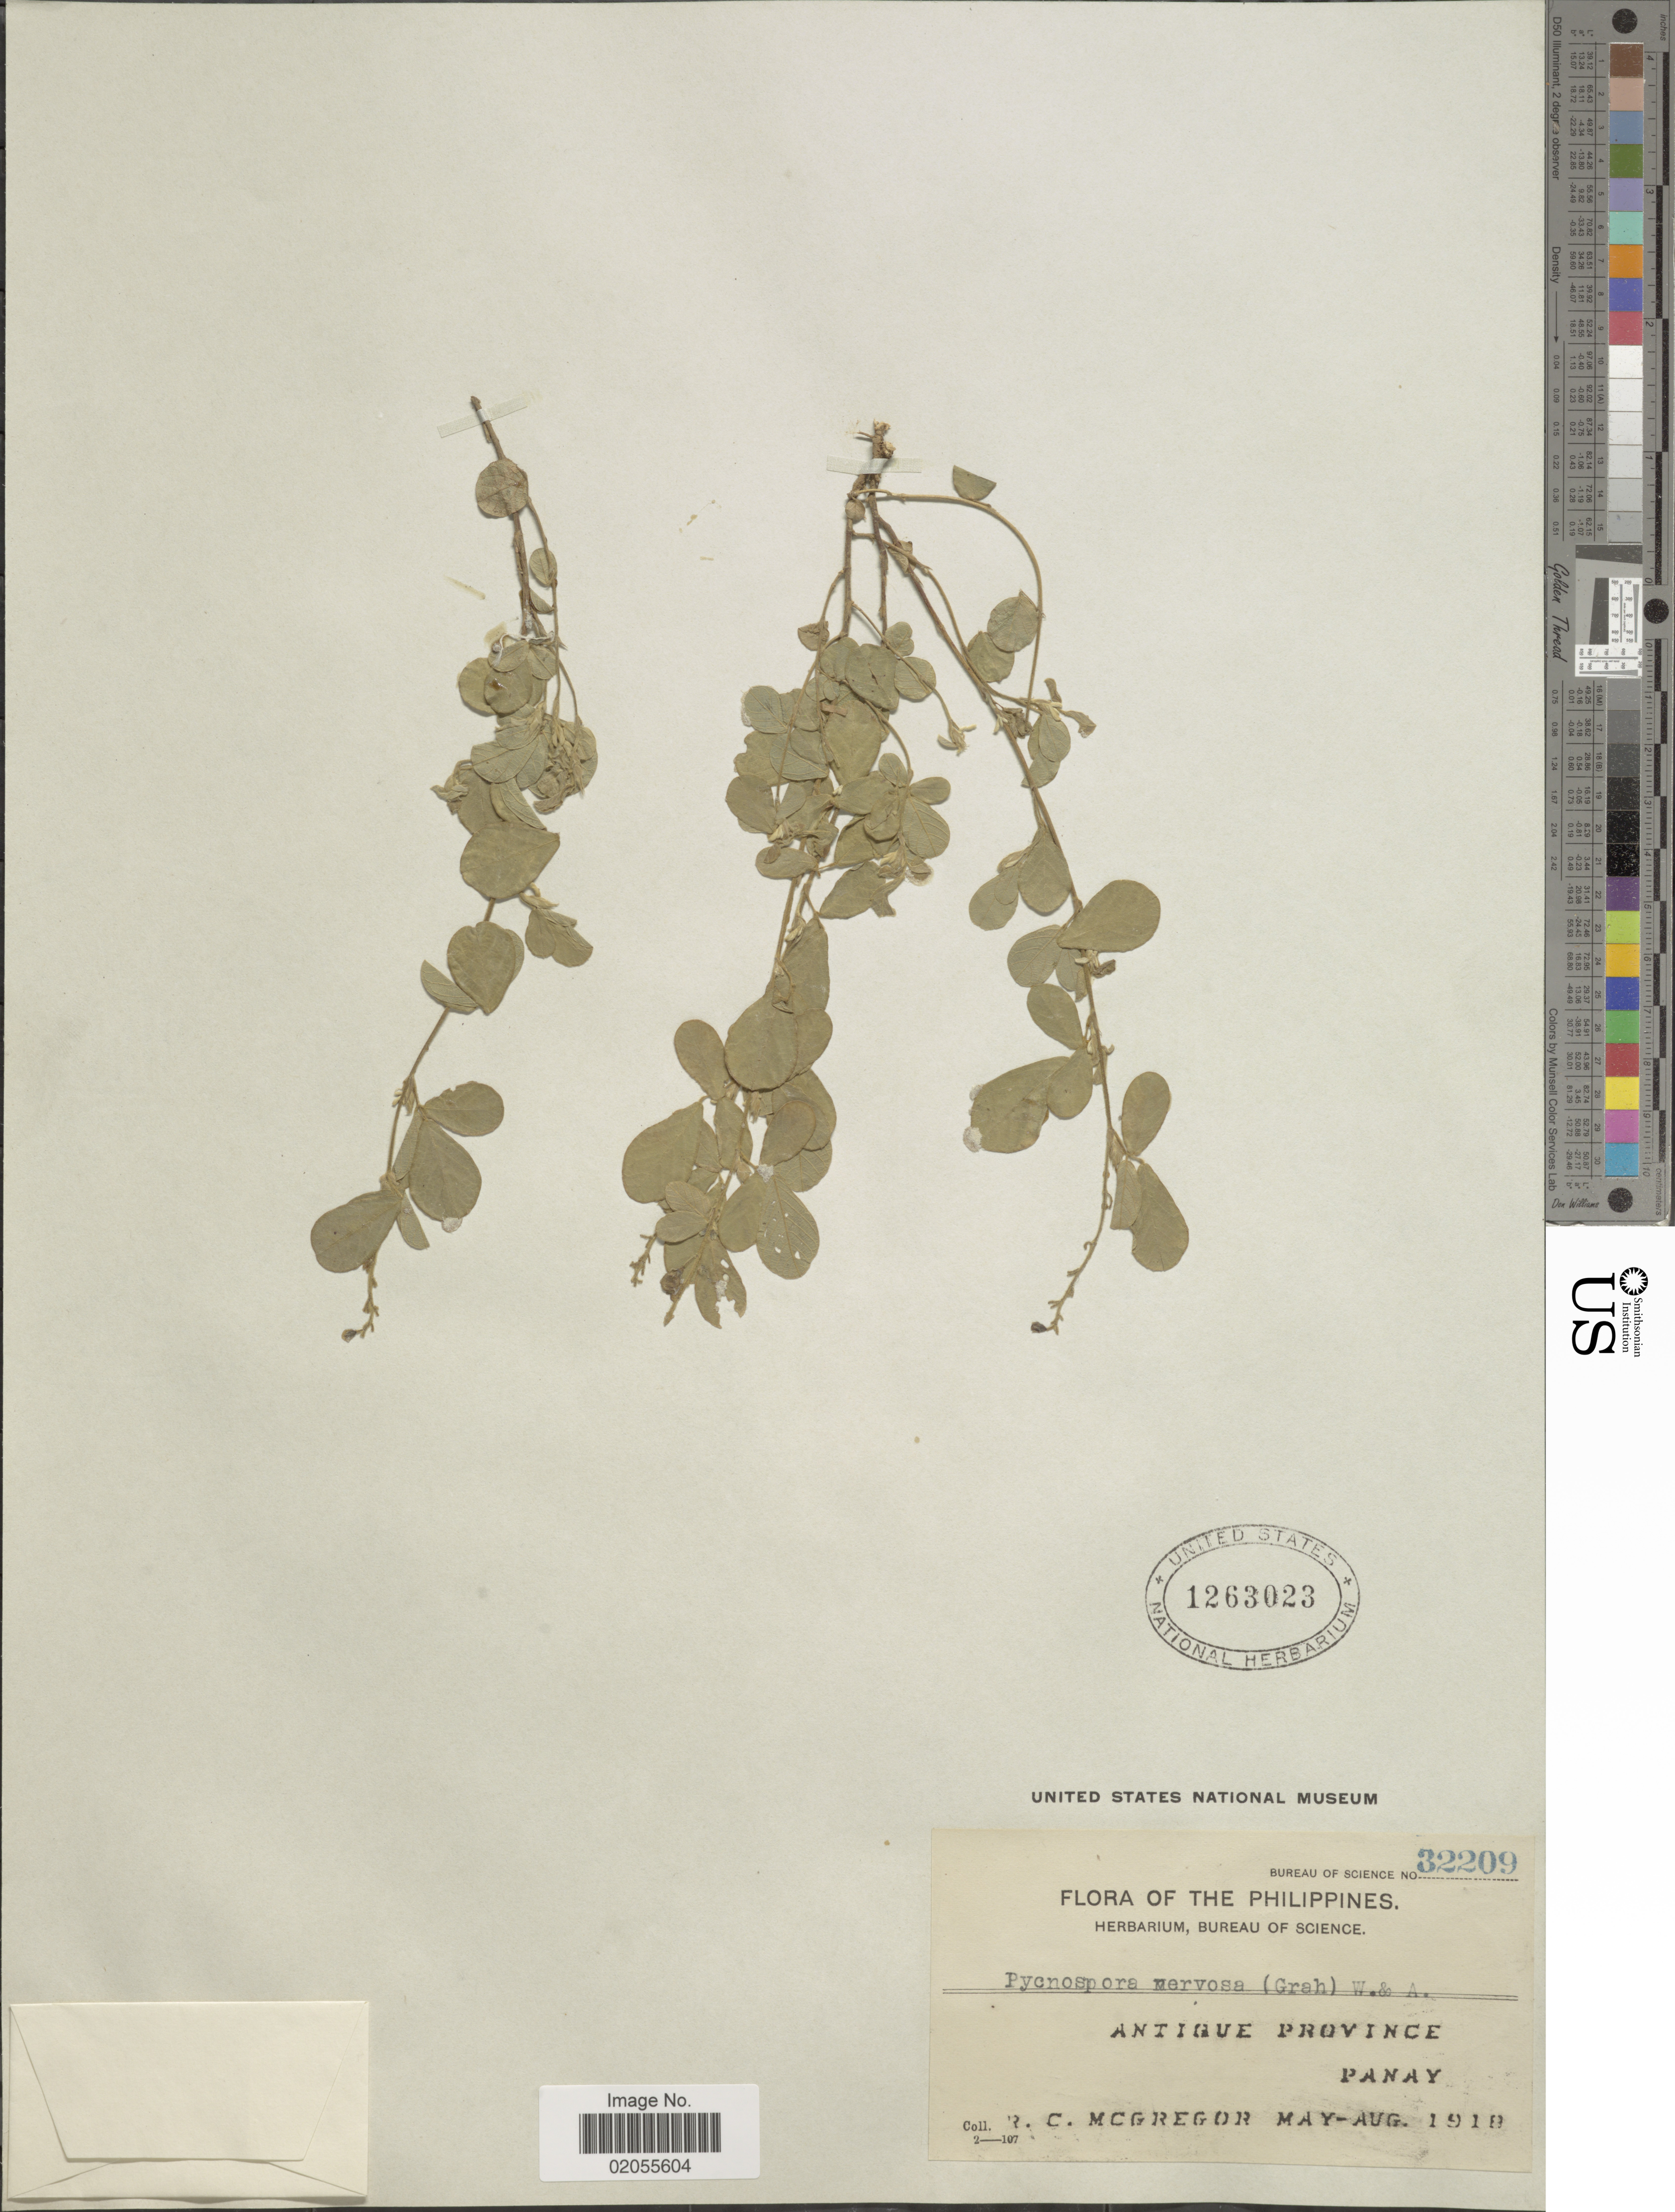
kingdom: Plantae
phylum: Tracheophyta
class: Magnoliopsida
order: Fabales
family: Fabaceae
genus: Pycnospora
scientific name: Pycnospora nervosa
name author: Wight & Arn.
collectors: R. C. McGregor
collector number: Bureau of Science 32209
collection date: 1918-05/1919-08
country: Philippines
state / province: Western Visayas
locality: Antique Province, Panay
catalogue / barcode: US 1263023